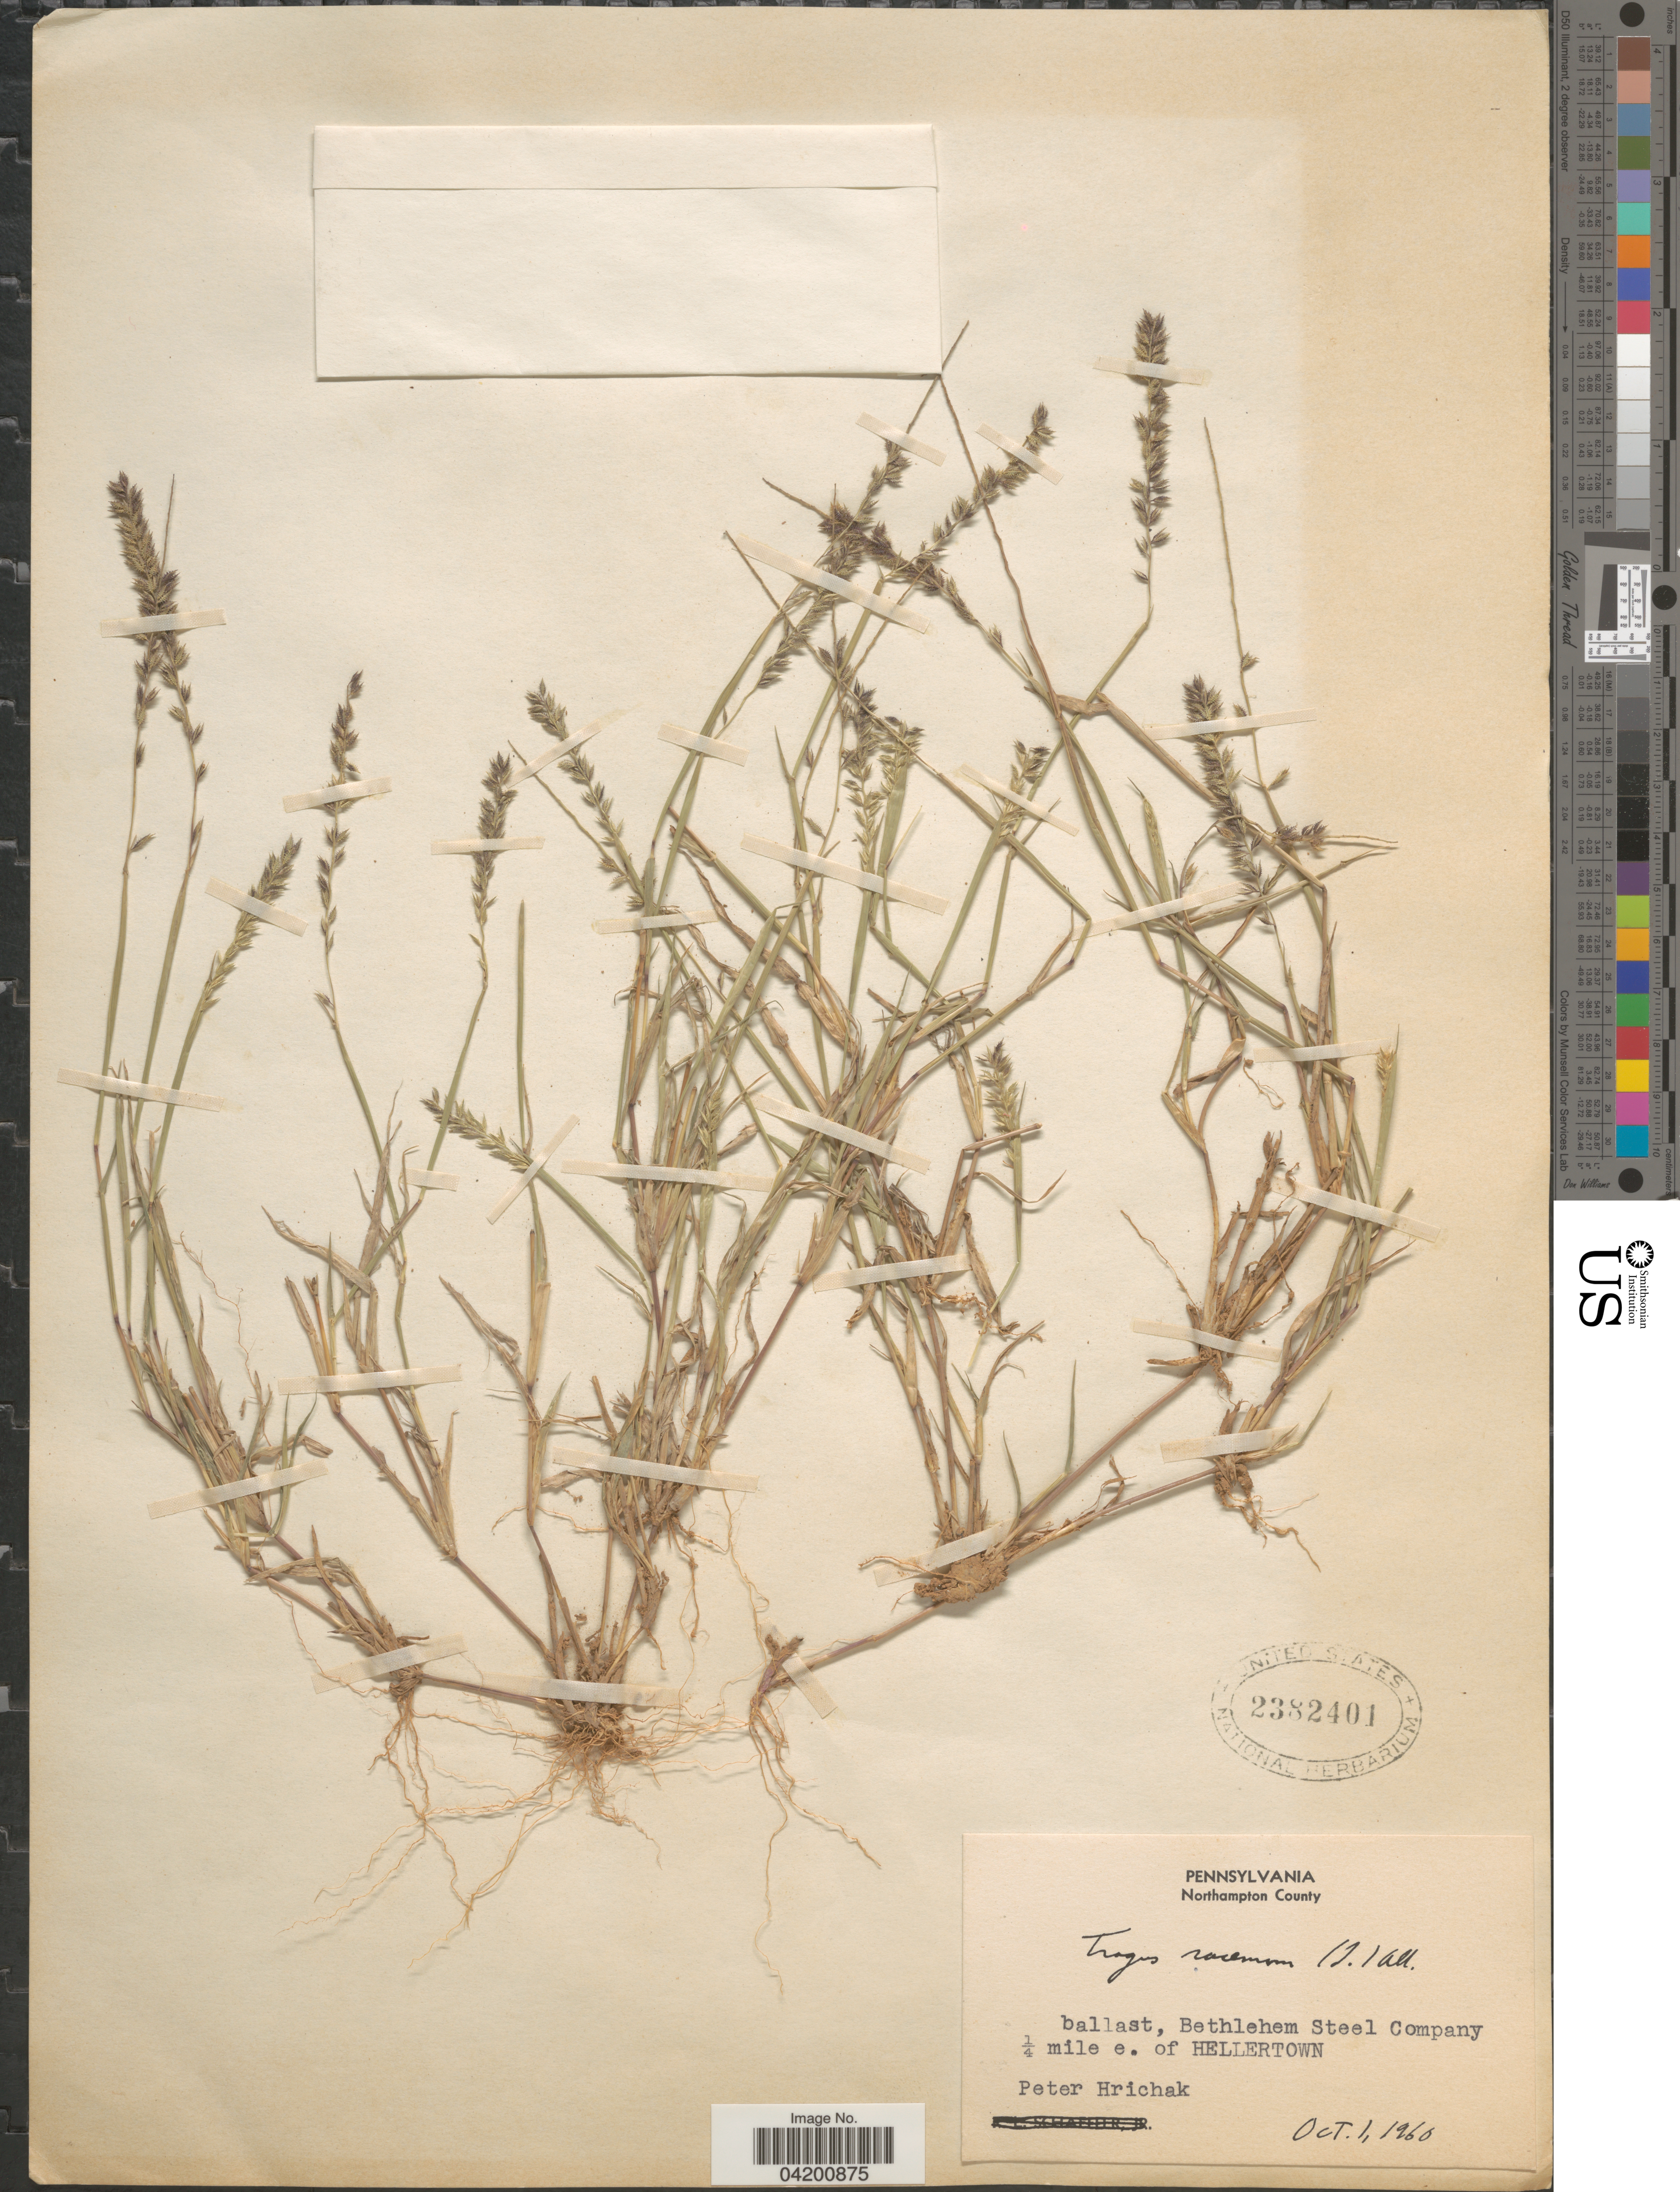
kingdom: Plantae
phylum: Tracheophyta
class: Liliopsida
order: Poales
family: Poaceae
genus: Tragus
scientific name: Tragus racemosus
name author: (L.) All.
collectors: P. Hrichak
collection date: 1960-10-01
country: United States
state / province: Pennsylvania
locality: Northampton County. Ballast, Bethlehem Steel Company ¼ mile e. of Hellertown.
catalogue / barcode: US 2382401